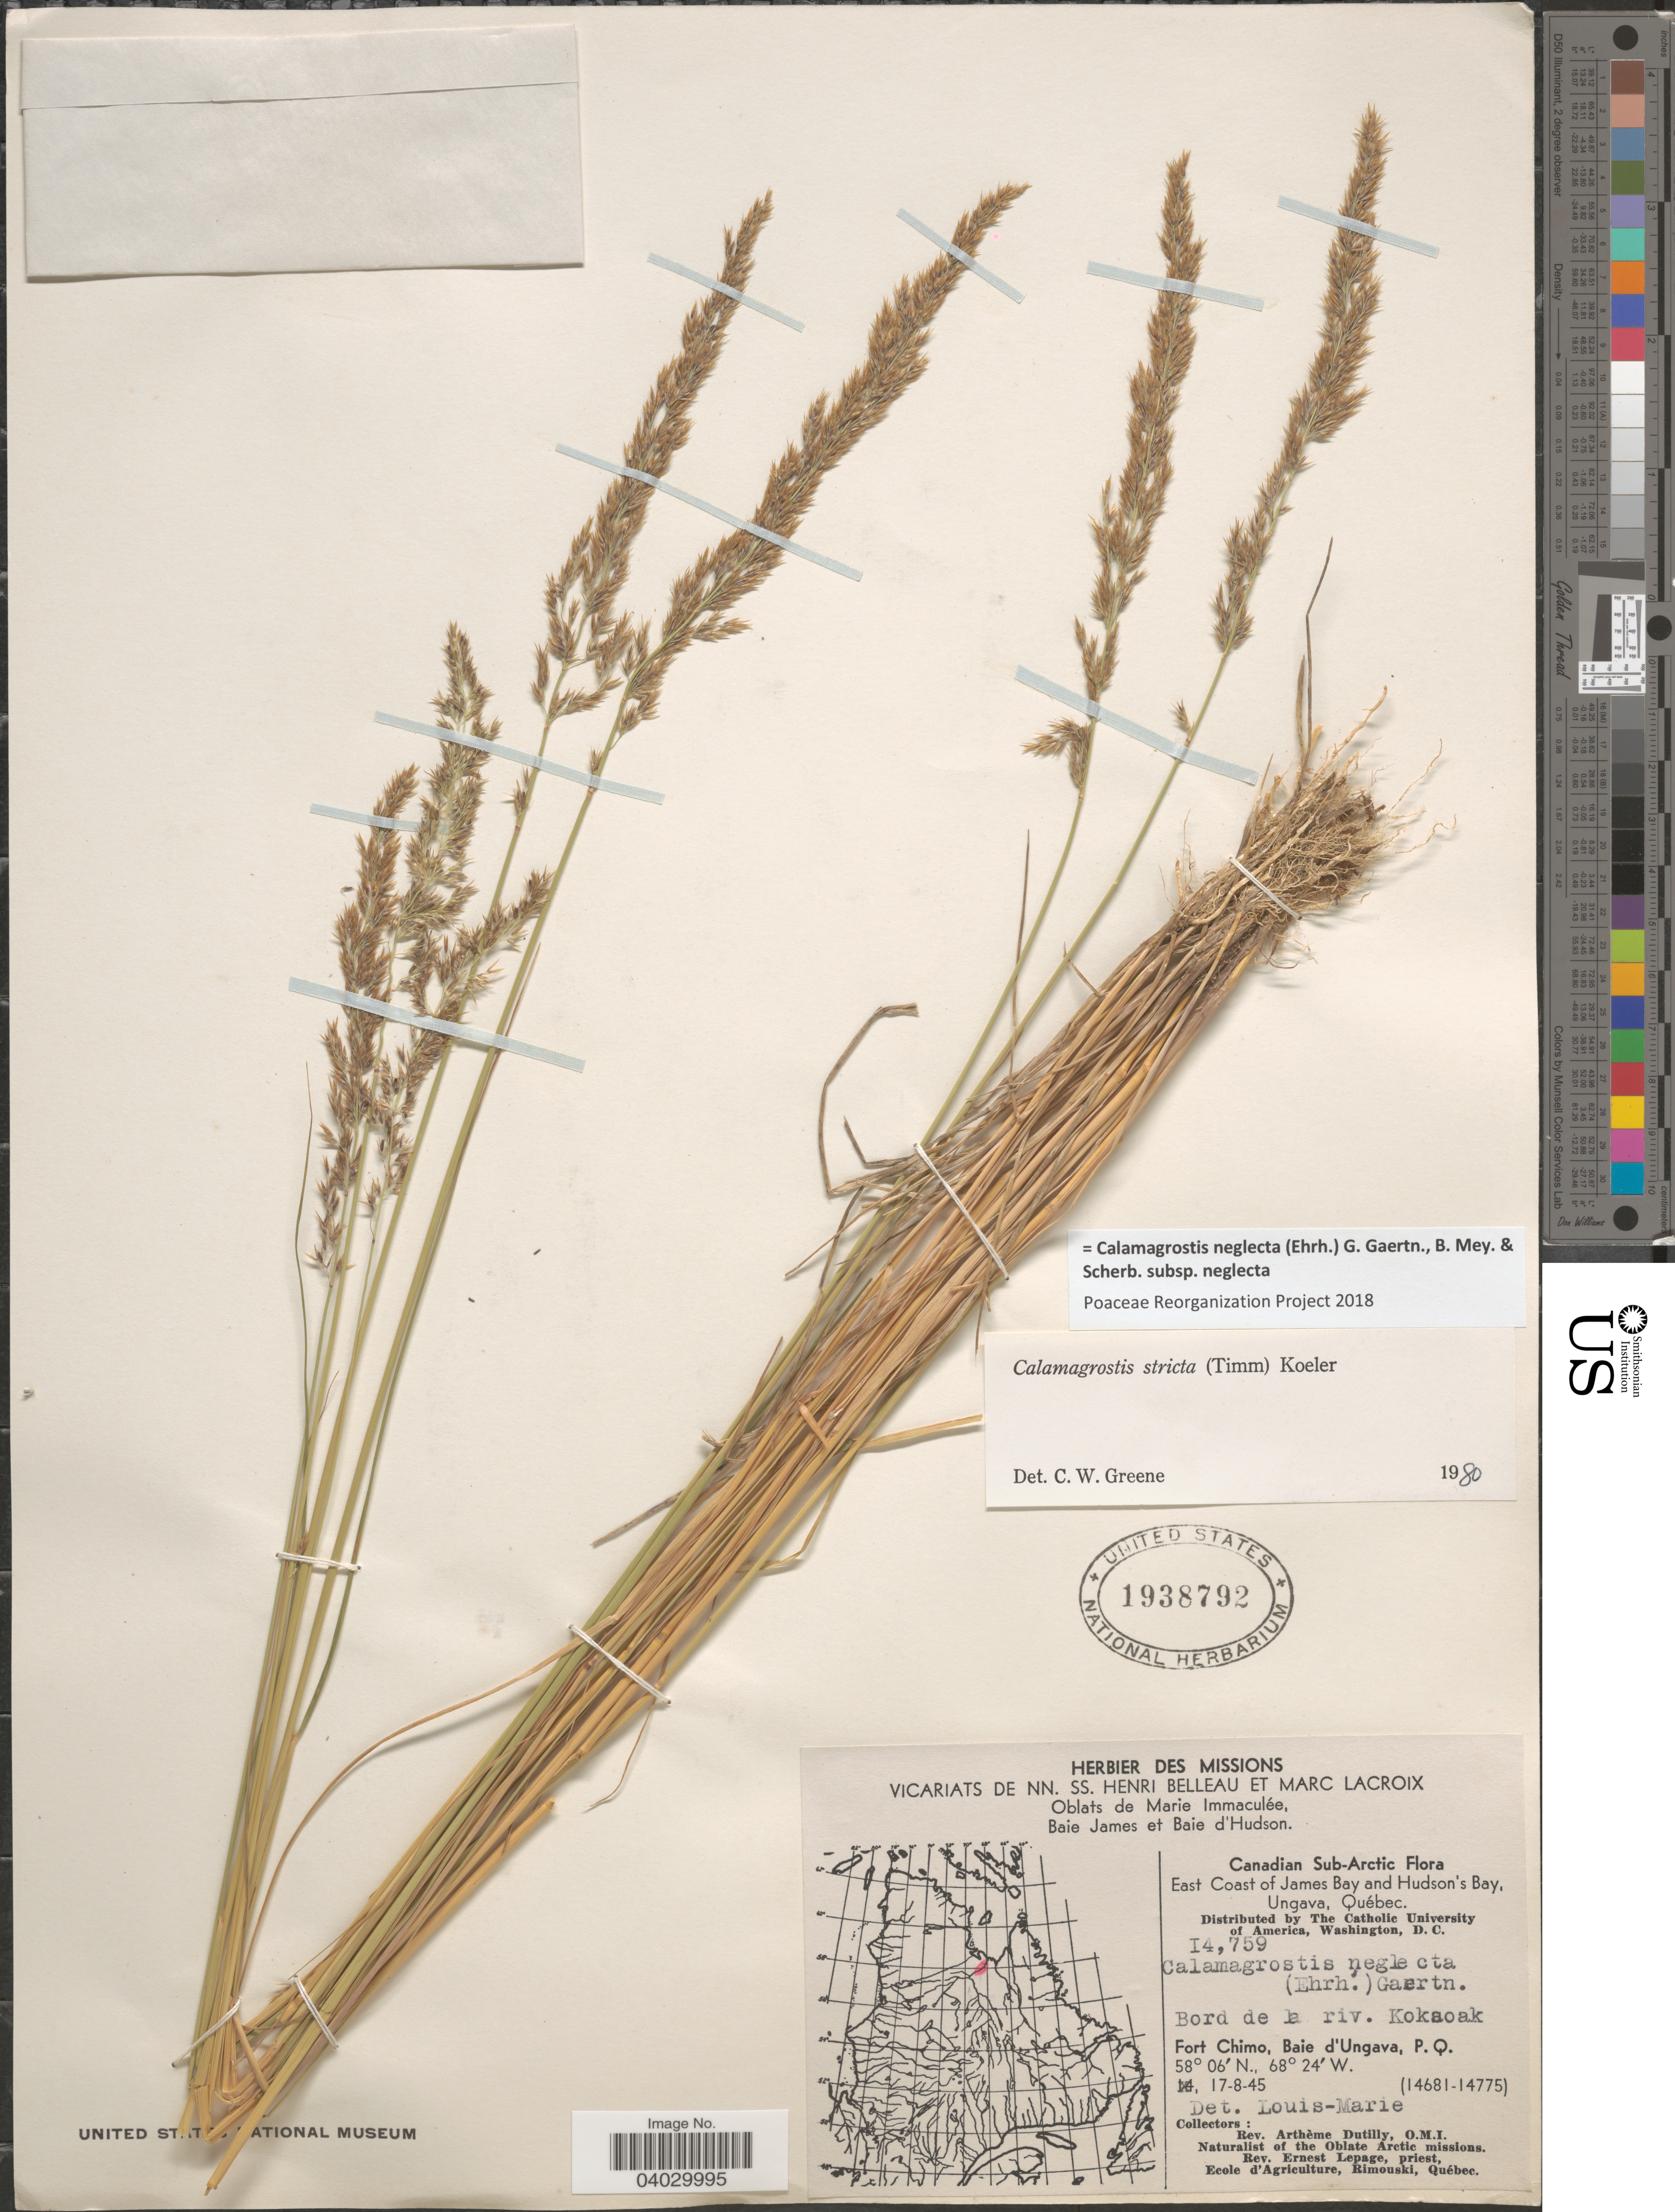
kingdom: Plantae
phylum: Tracheophyta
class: Liliopsida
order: Poales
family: Poaceae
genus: Calamagrostis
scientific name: Calamagrostis neglecta subsp. neglecta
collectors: A. Dutilly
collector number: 14759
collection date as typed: Transcribed d/m/y: 17/8/45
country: Canada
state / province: Quebec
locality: Canadian Sub-Arctic. East Coast of James Bay and Hudson's Bay, Ungava. Koksoak. Fort Chimo, Baie d'Ungava, P. Q.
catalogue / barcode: US 1938792